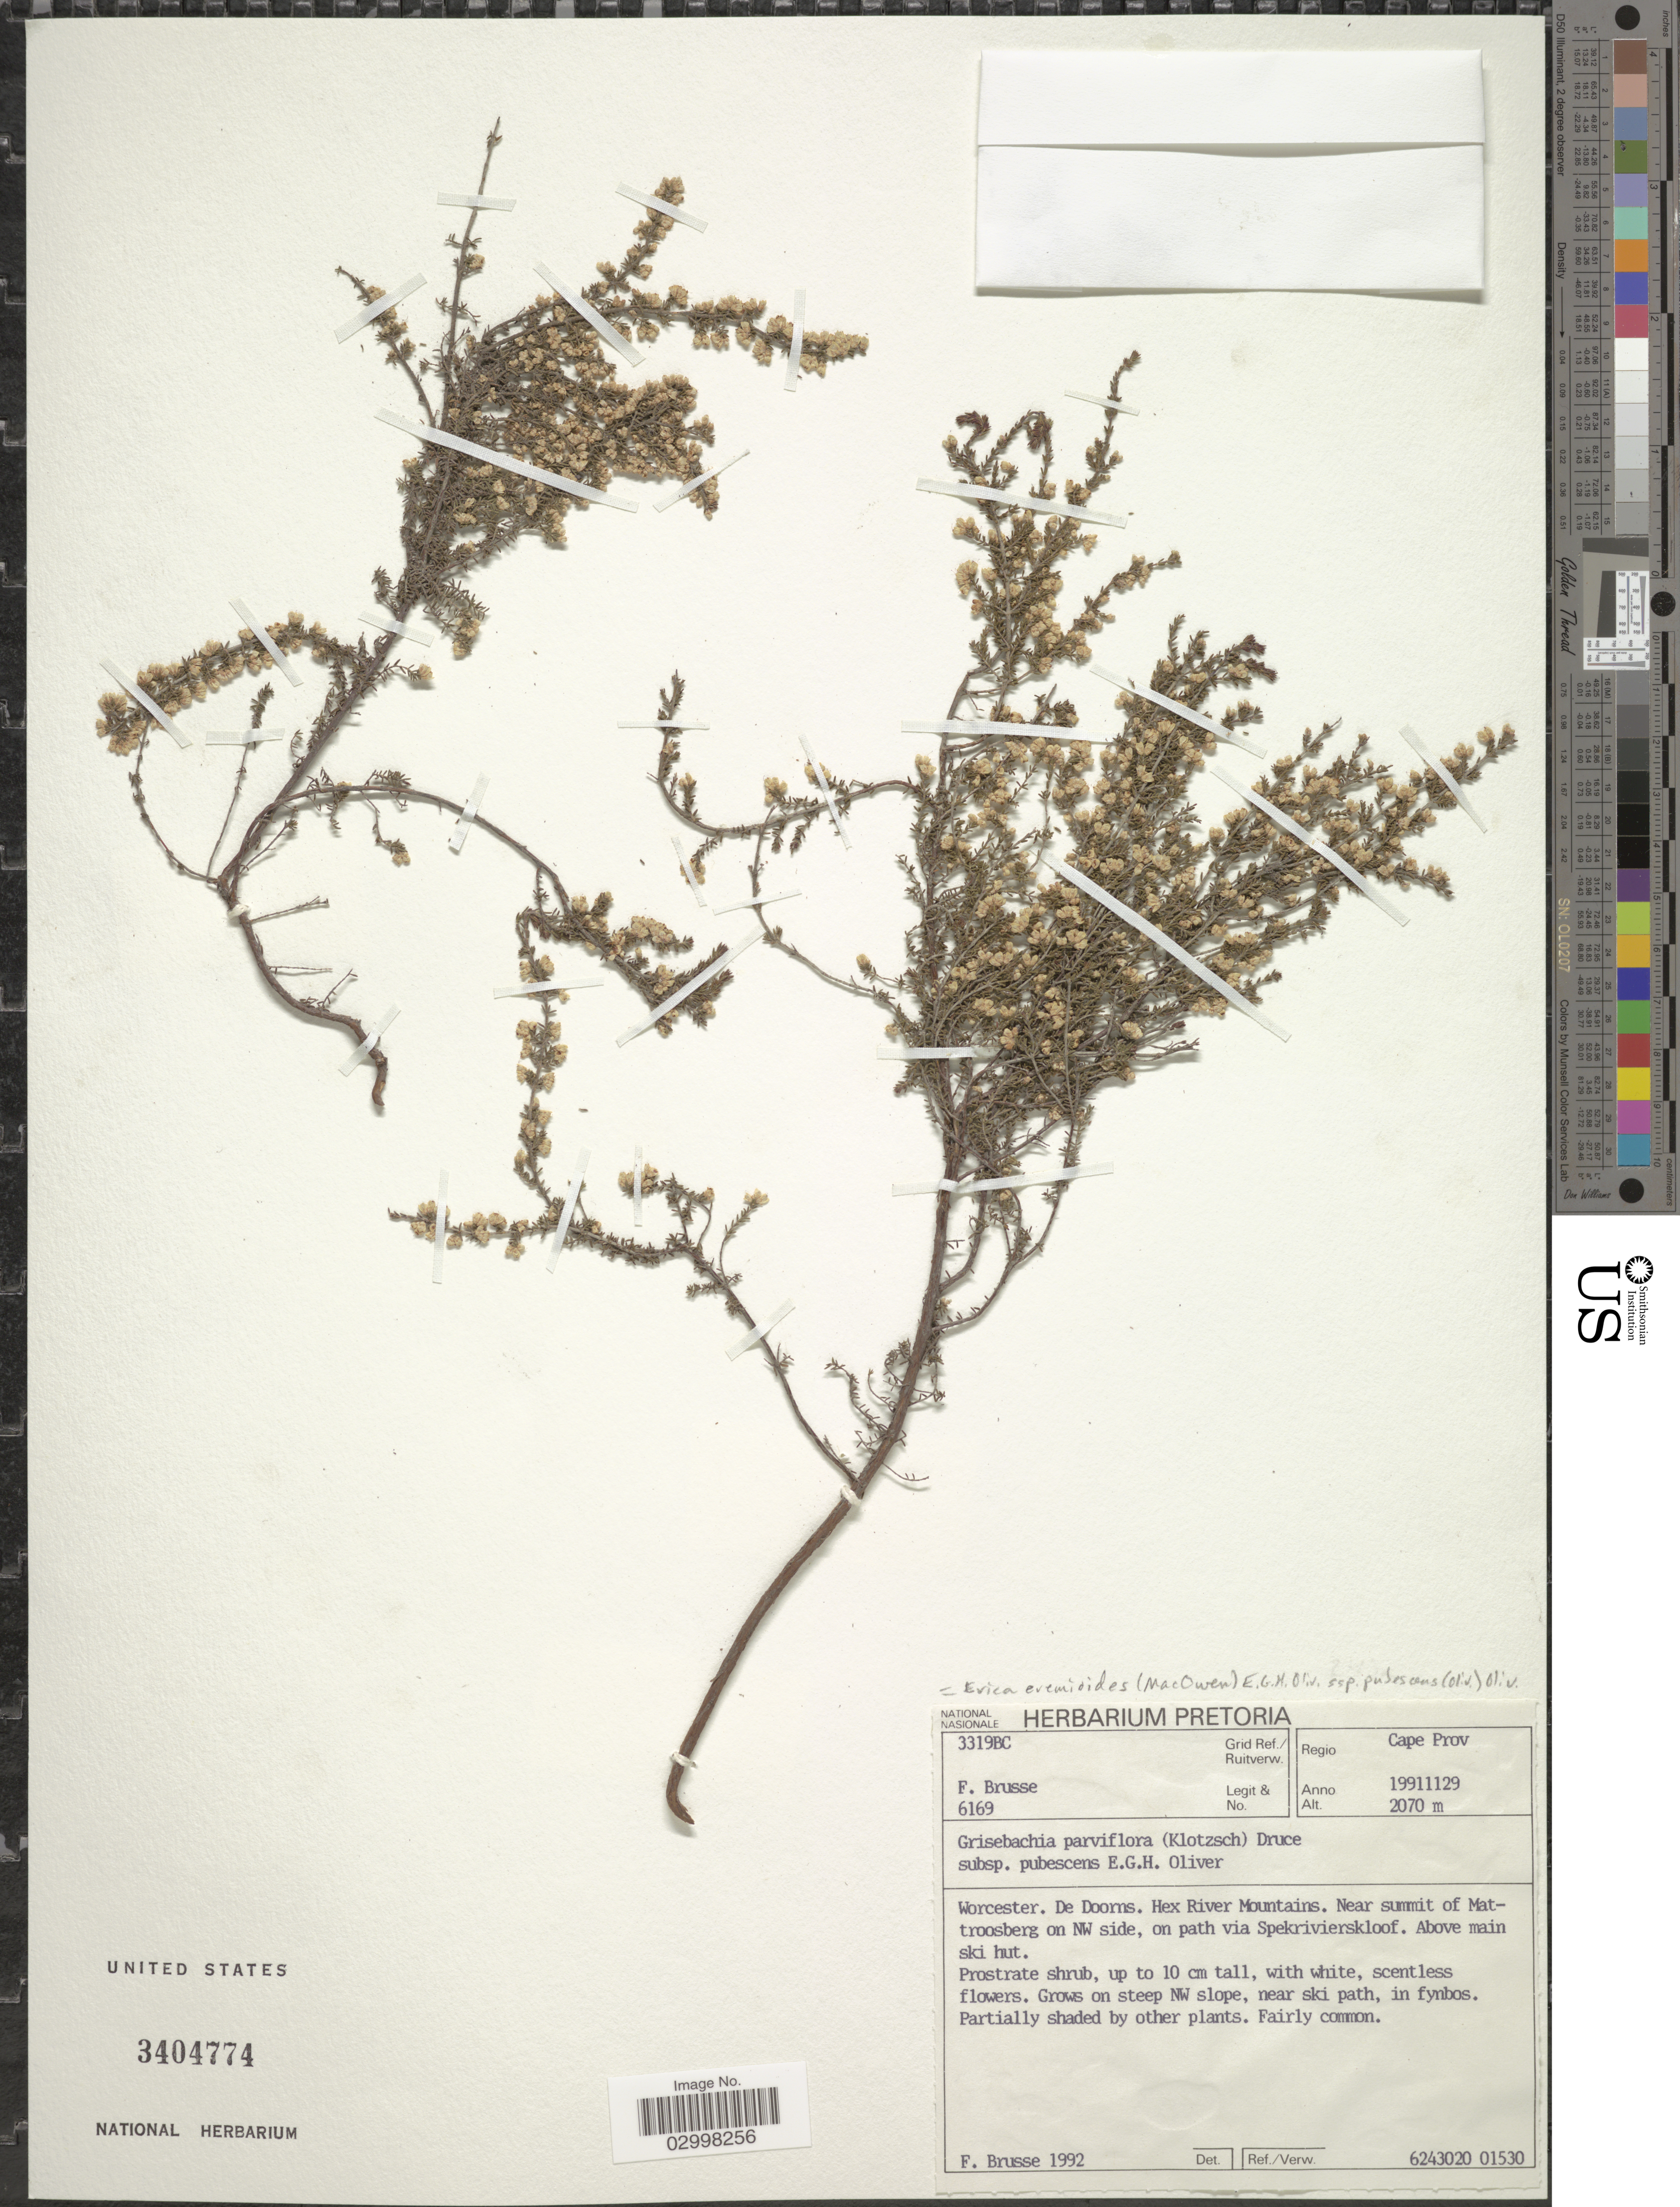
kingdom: Plantae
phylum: Tracheophyta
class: Magnoliopsida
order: Ericales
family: Ericaceae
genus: Erica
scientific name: Erica eremioides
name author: (MacOwan) E.G.H. Oliv.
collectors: F. A. Brusse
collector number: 6169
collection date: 1991-11-29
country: South Africa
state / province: Western Cape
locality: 3319BC Grid Ref./ Ruiterverw. Regio Cape Prov. Worcester. De Doorns. Hex River Mountains. Near summit of Matroosberg on NW side, on path via Spekrivierskloof. Above main ski hut.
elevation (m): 2070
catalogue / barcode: US 3404774